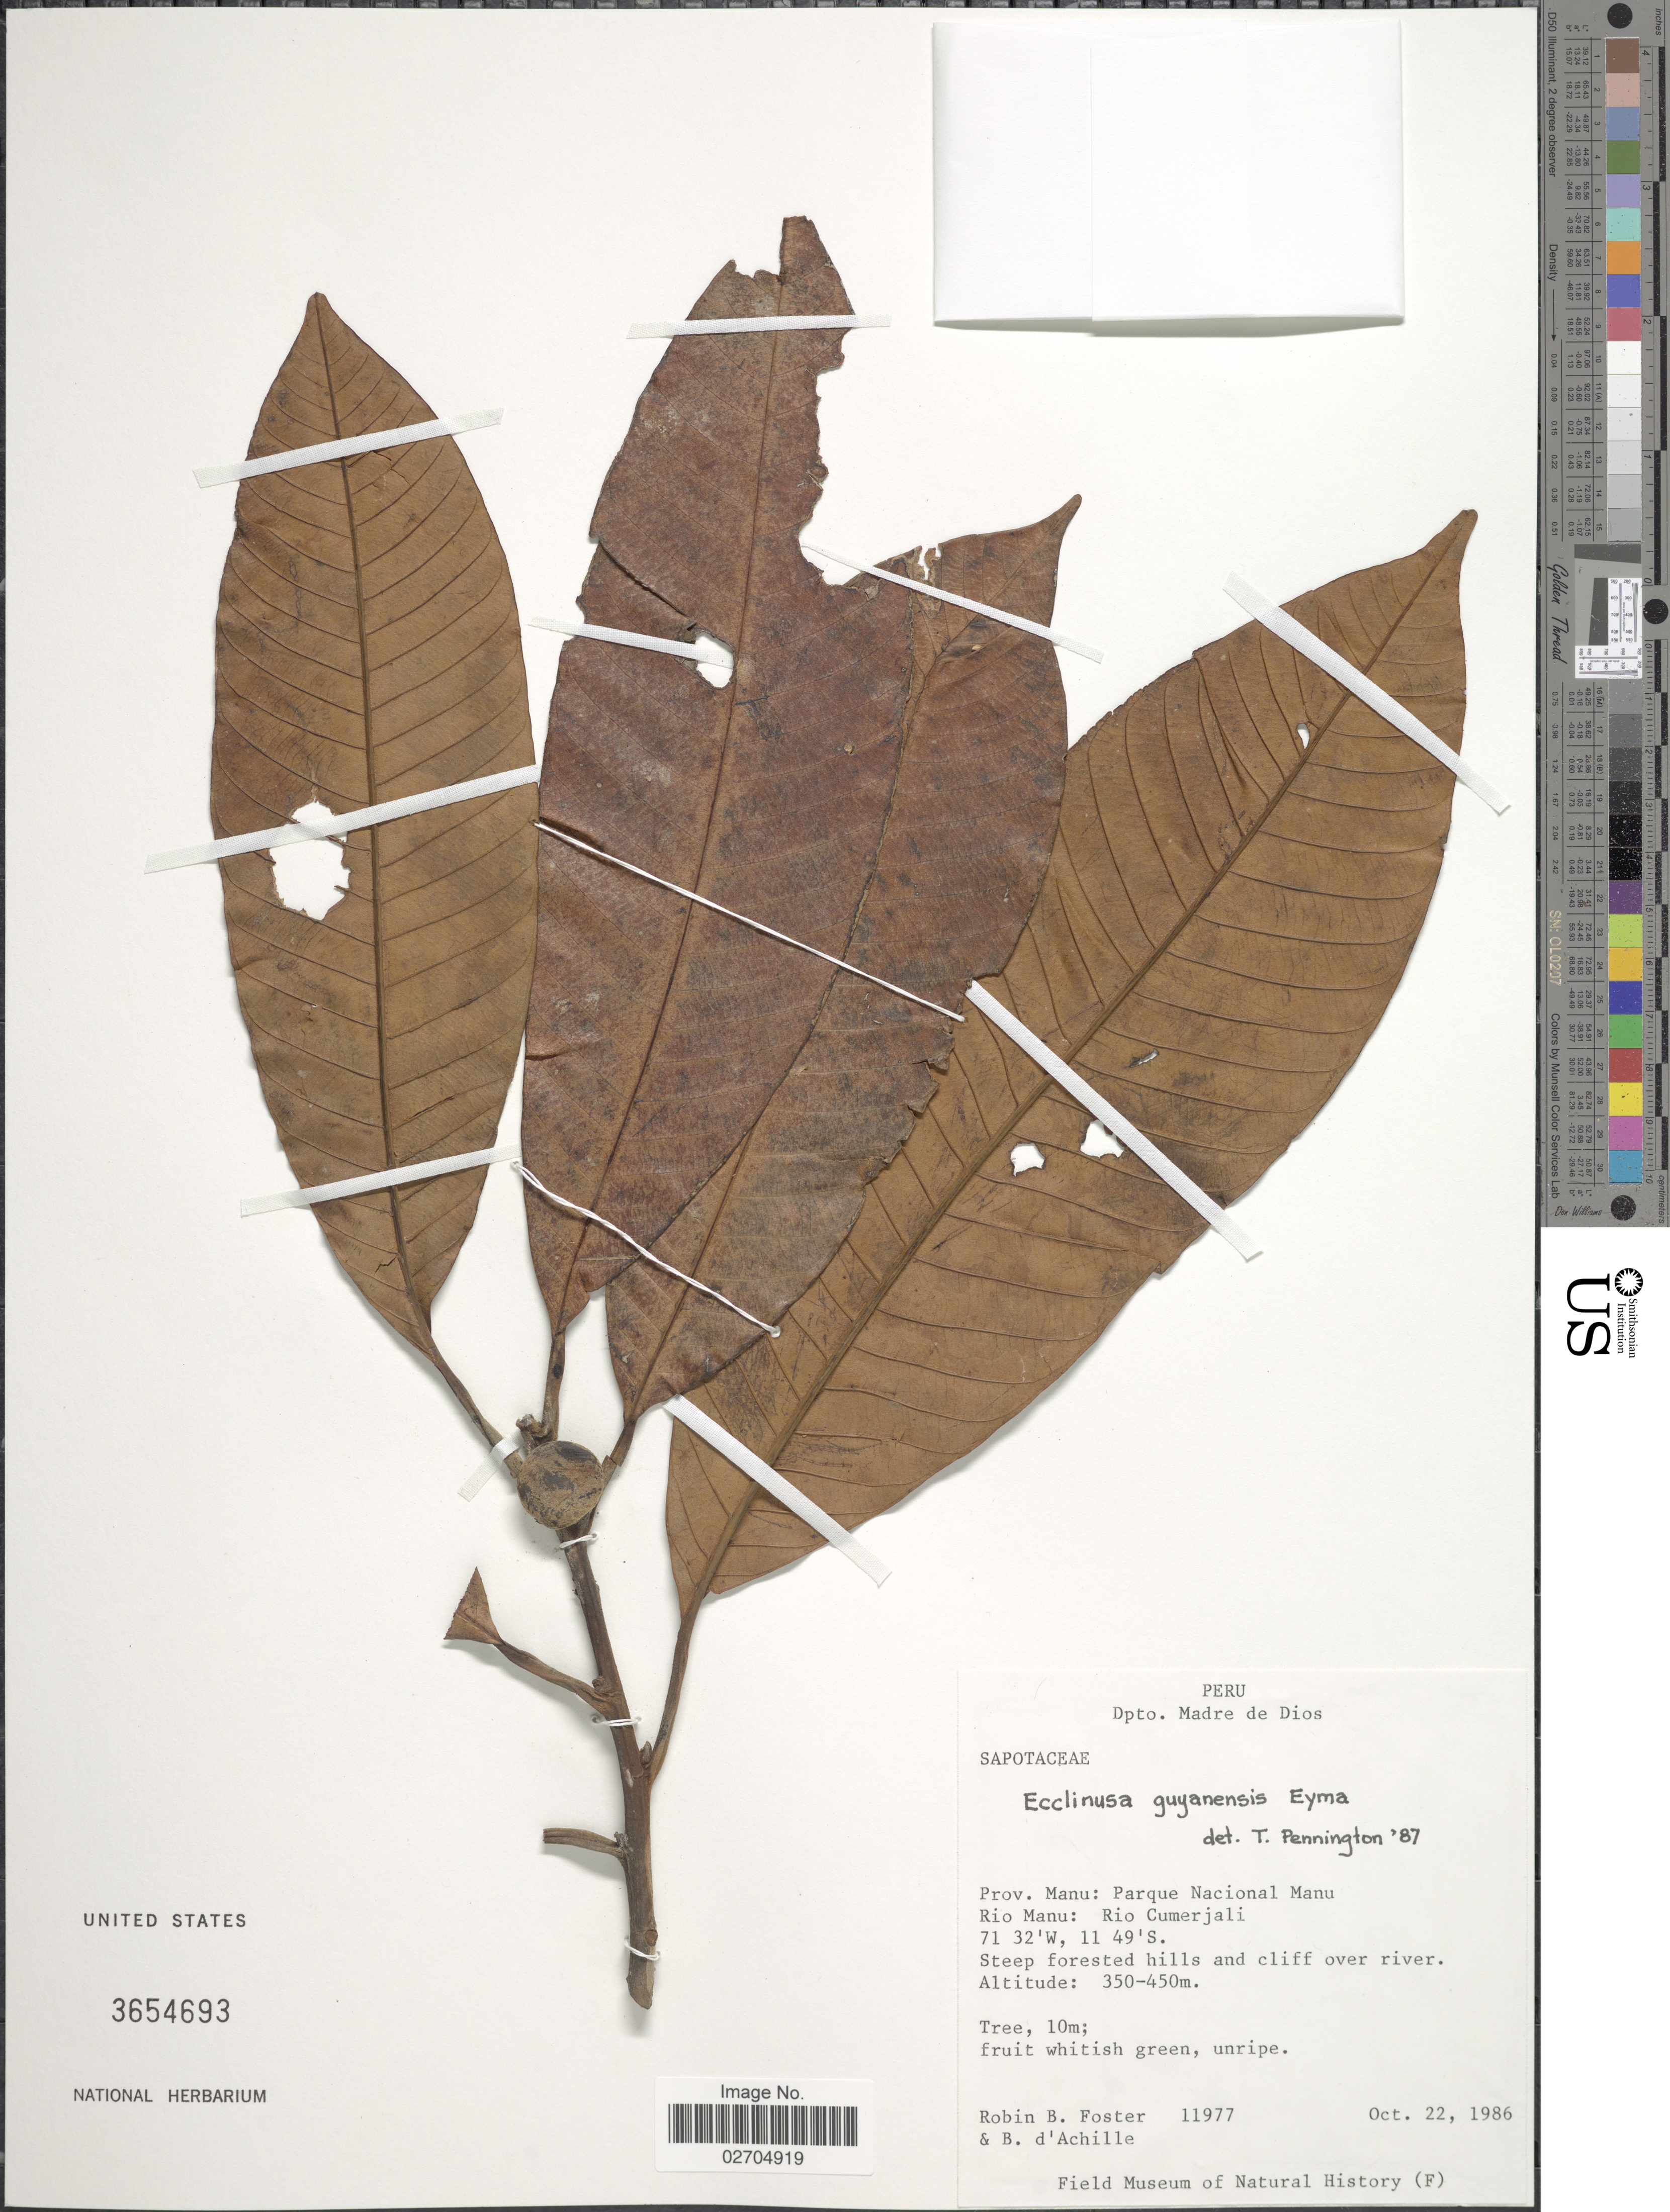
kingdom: Plantae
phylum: Tracheophyta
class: Magnoliopsida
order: Ericales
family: Sapotaceae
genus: Ecclinusa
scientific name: Ecclinusa guianensis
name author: Eyma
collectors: R. B. Foster & B. d'Achille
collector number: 11977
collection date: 1986-10-22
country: Peru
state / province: Madre de Dios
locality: Dept. Madre de Dios. Prov. Manu: Parque Nacional Manu. Rio Manu: Rio Cumerjali.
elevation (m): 350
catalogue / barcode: US 3654693